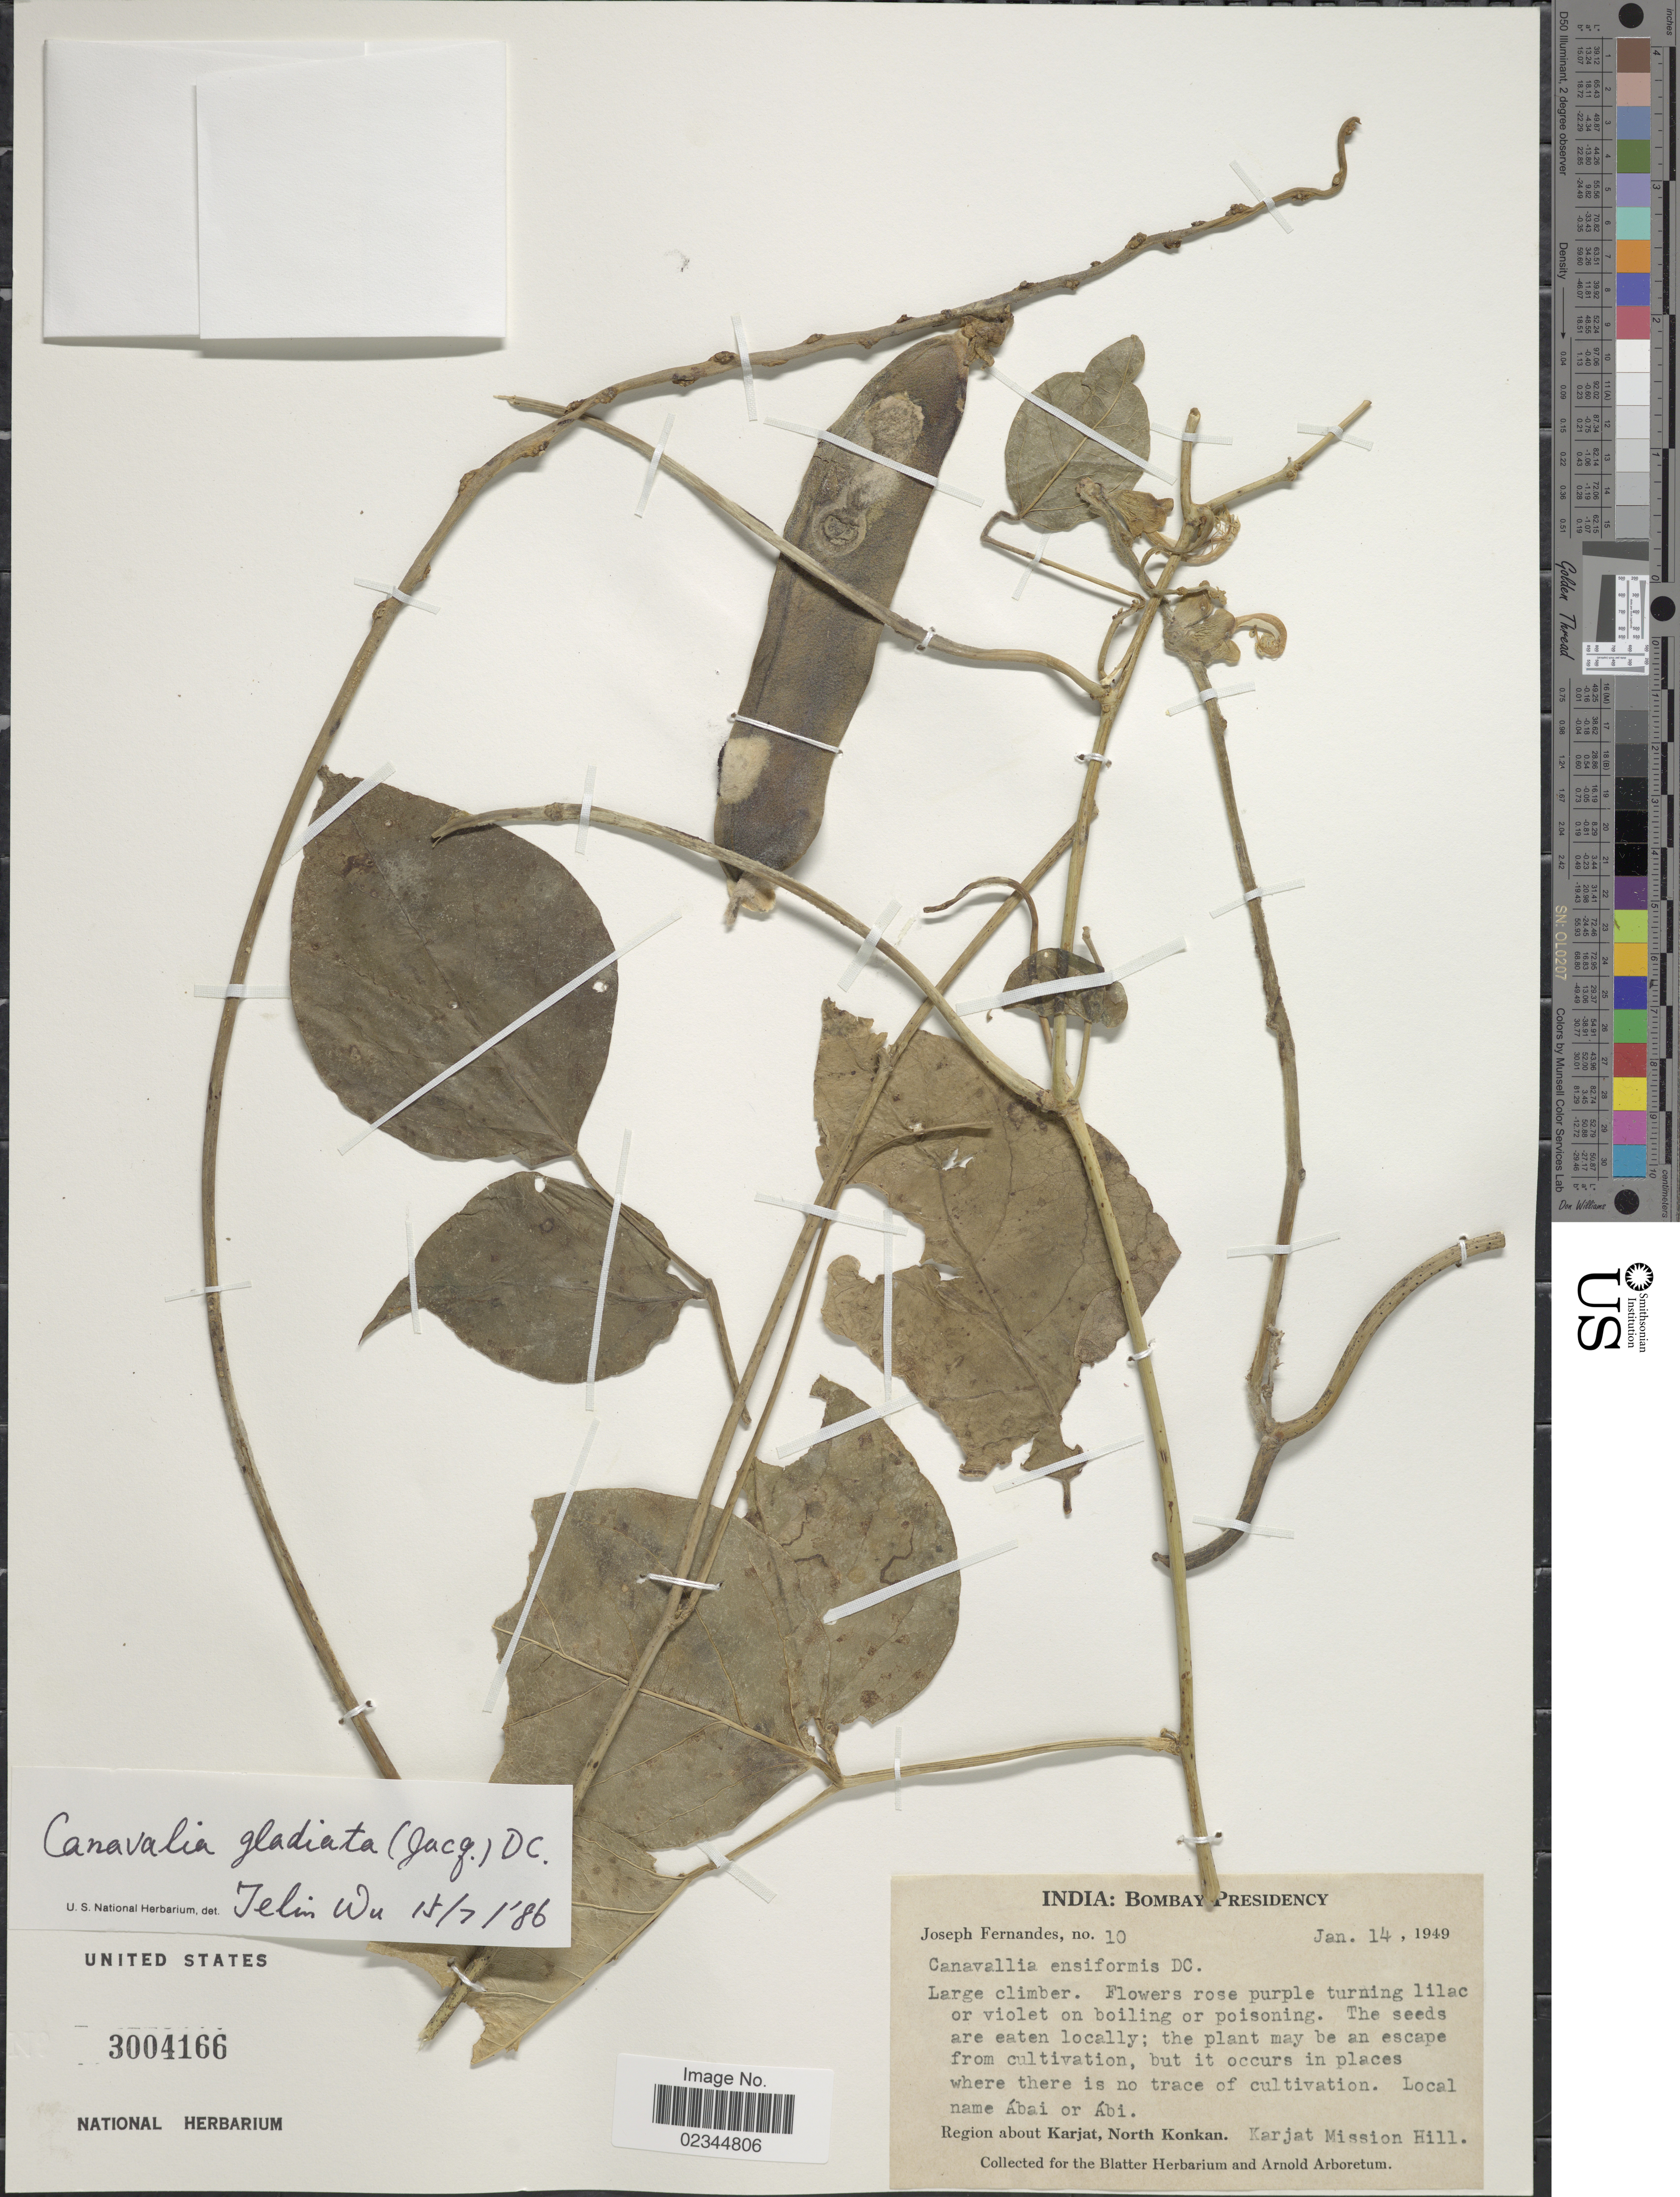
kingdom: Plantae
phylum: Tracheophyta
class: Magnoliopsida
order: Fabales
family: Fabaceae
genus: Canavalia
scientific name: Canavalia ensiformis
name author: (L.) DC.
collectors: J. Fernandes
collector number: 10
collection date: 1949-01-14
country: India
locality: Bombay Presidency. Region about Karjat, North Konkan. Karjat Mission Hill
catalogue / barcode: US 3004166